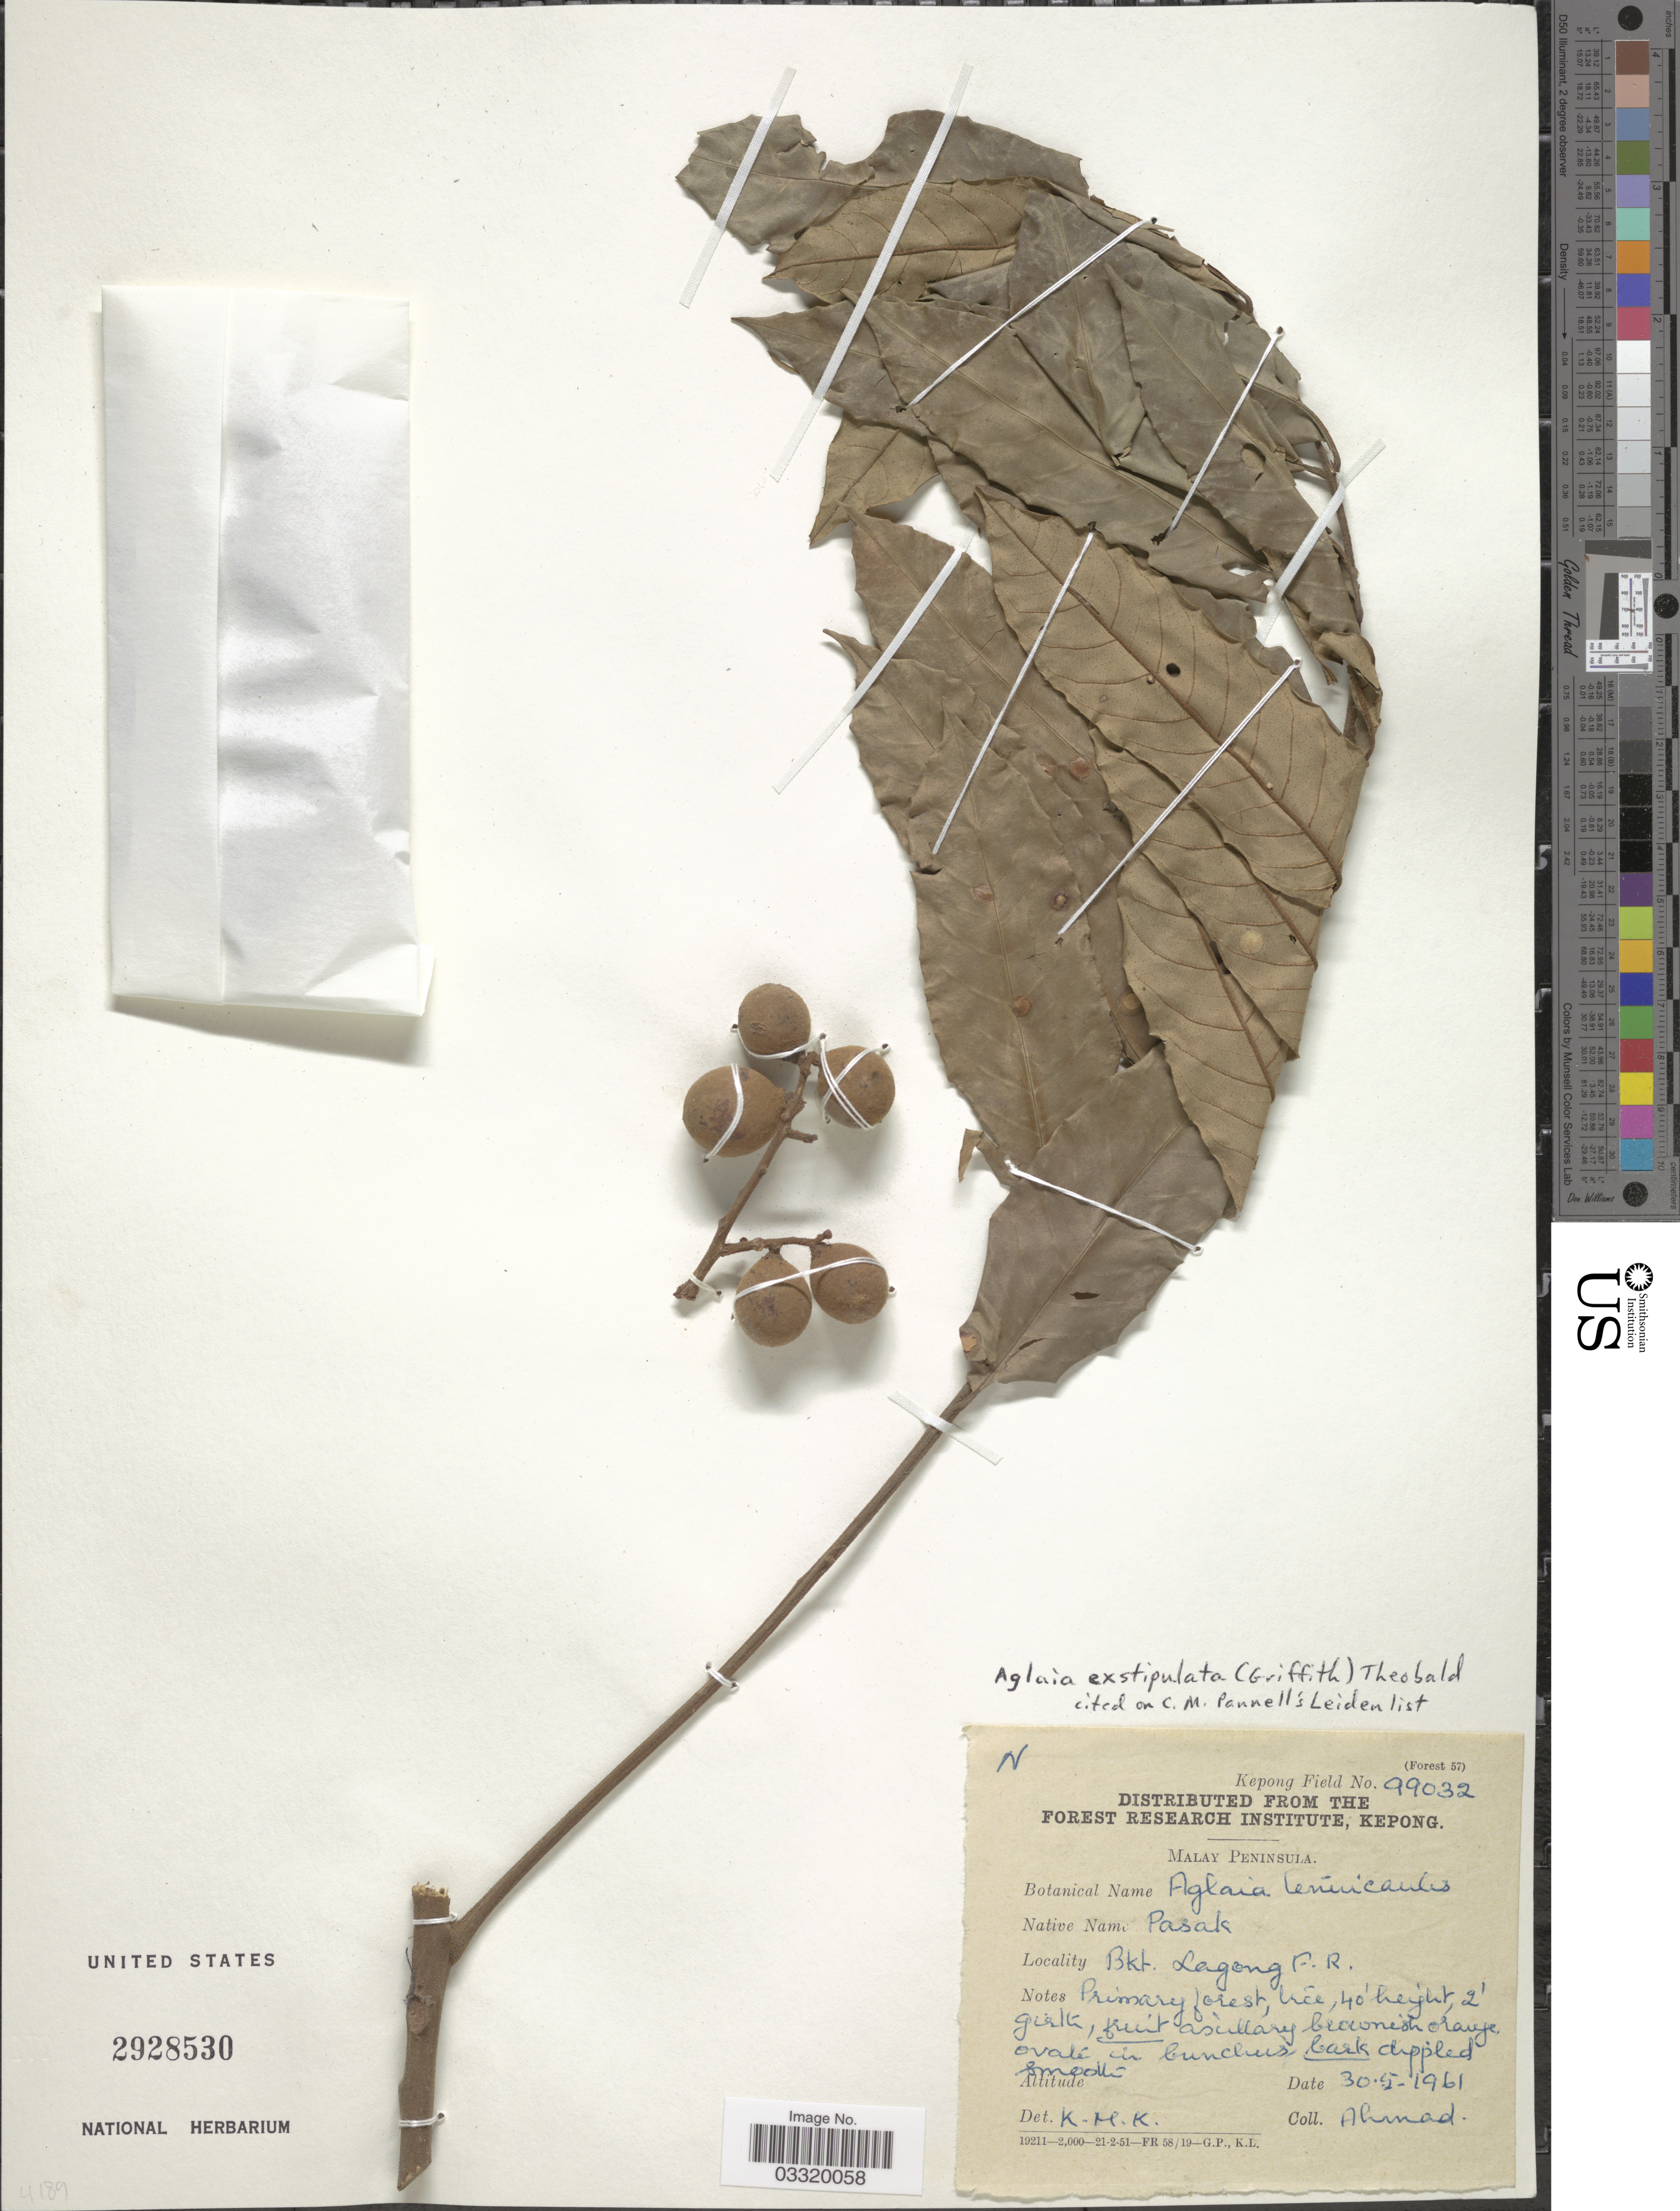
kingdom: Plantae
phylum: Tracheophyta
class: Magnoliopsida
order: Sapindales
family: Meliaceae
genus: Aglaia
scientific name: Aglaia exstipulata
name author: W.L. Theob.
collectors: -. Ahmad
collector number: Kepong Field 99032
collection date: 1961-05-30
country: Malaysia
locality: Malay Peninsula. Bkt. Lagong, F.R.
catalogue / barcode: US 2928530